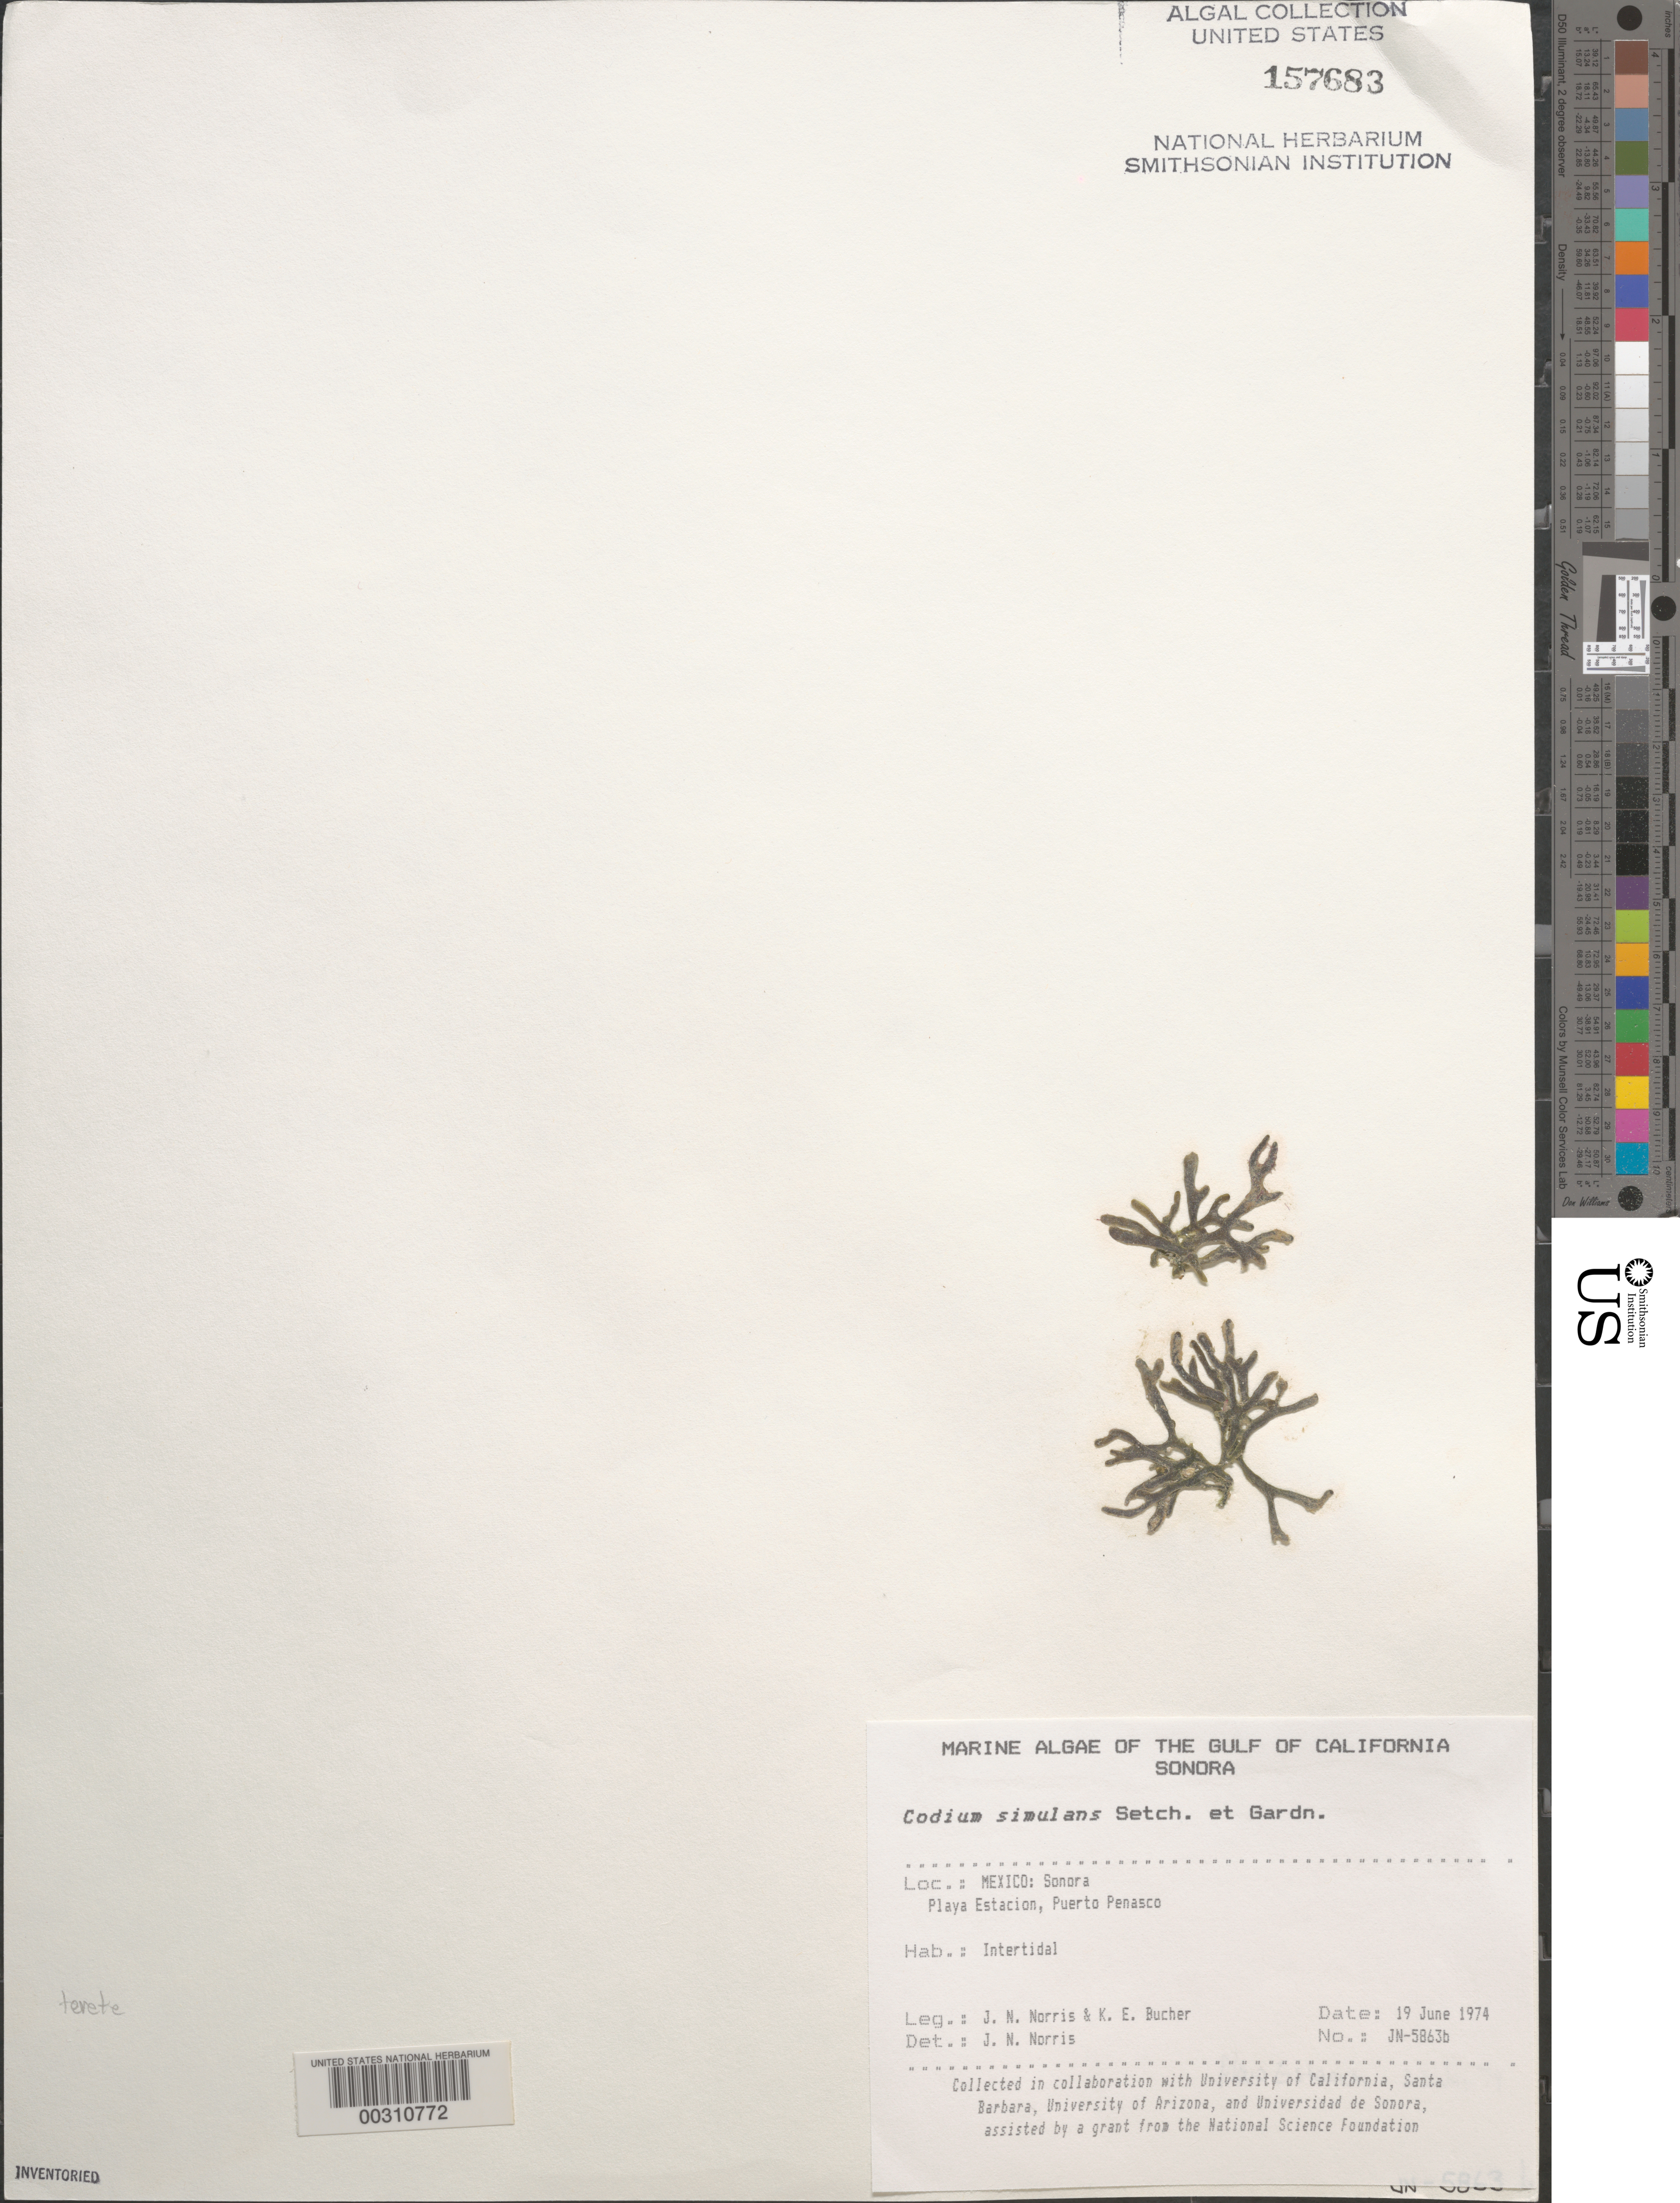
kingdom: Plantae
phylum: Chlorophyta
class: Ulvophyceae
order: Bryopsidales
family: Codiaceae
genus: Codium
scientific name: Codium simulans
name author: Setch. & N.L. Gardner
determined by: Norris, James N.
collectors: J. N. Norris & K. E. Bucher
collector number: JN-5863b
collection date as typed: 19 Jun 1974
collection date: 1974-06-19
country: Mexico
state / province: Sonora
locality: Playa Estacion, Puerto Penasco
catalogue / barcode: US 157683